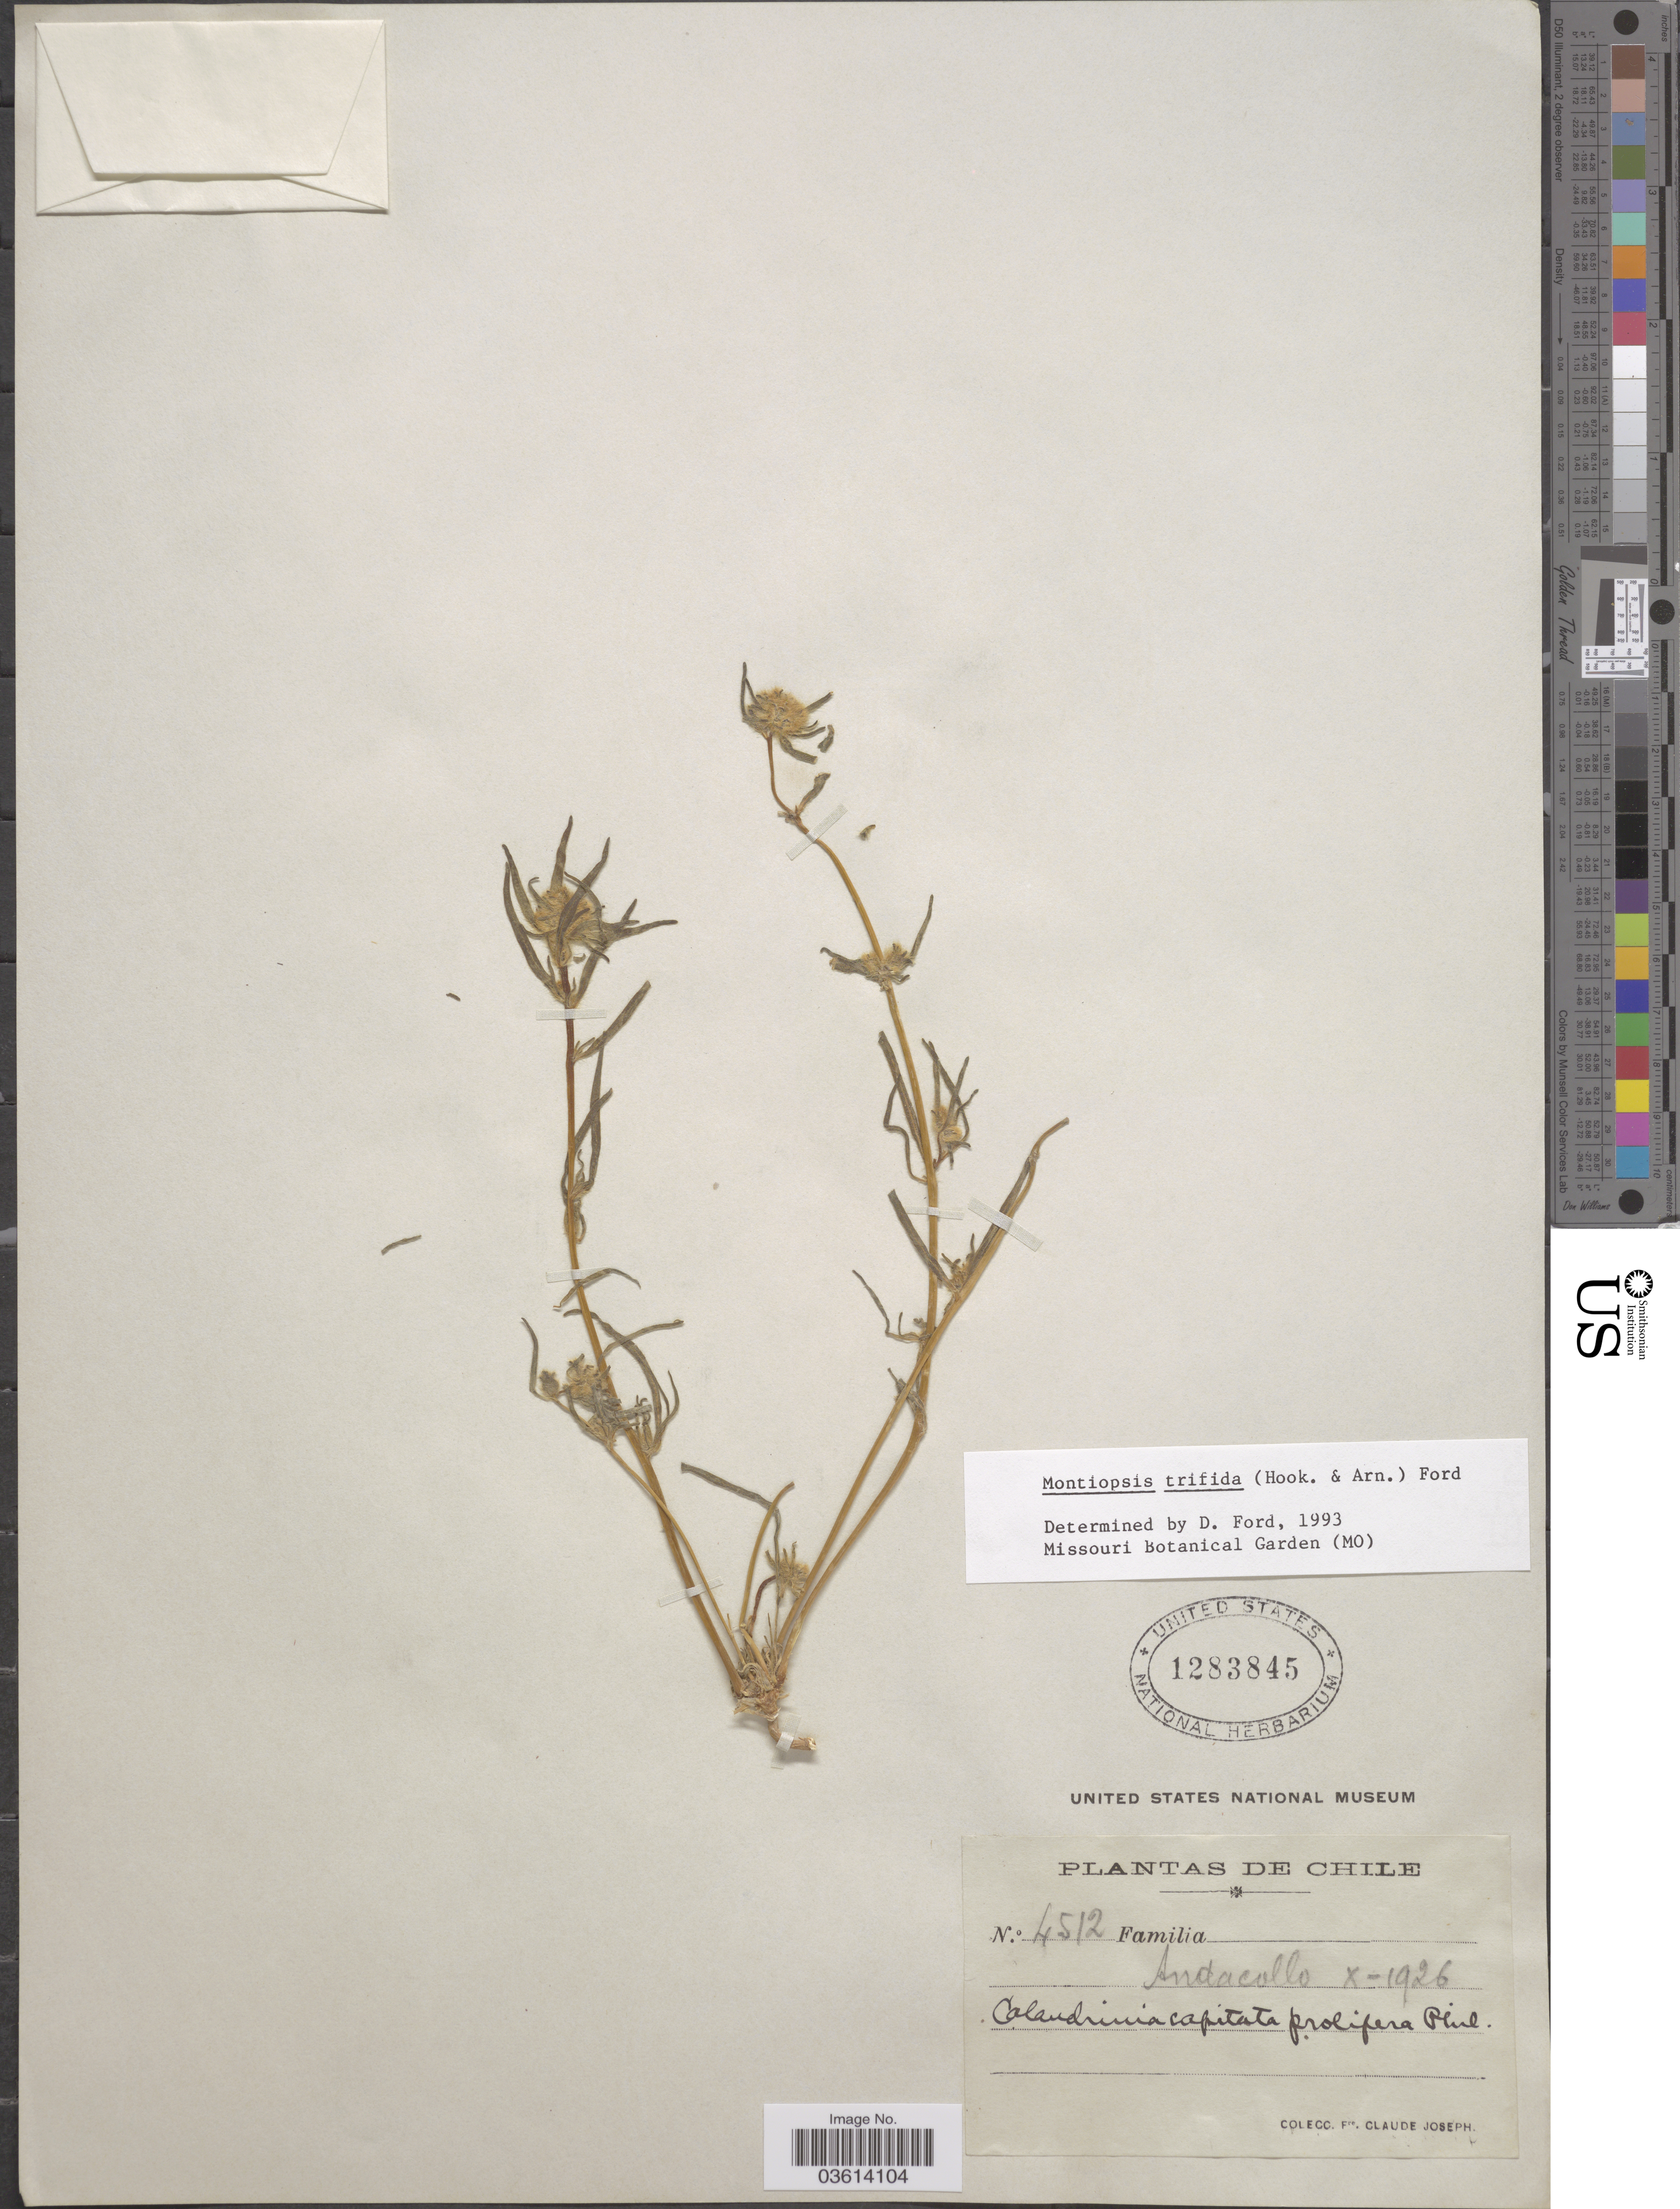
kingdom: Plantae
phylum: Tracheophyta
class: Magnoliopsida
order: Caryophyllales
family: Montiaceae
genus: Montiopsis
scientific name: Montiopsis trifida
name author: (Hook. & Arn.) D.I. Ford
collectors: Bro. Claude-Joseph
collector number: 4512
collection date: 1926-10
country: Chile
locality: Andacollo.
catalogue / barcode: US 1283845